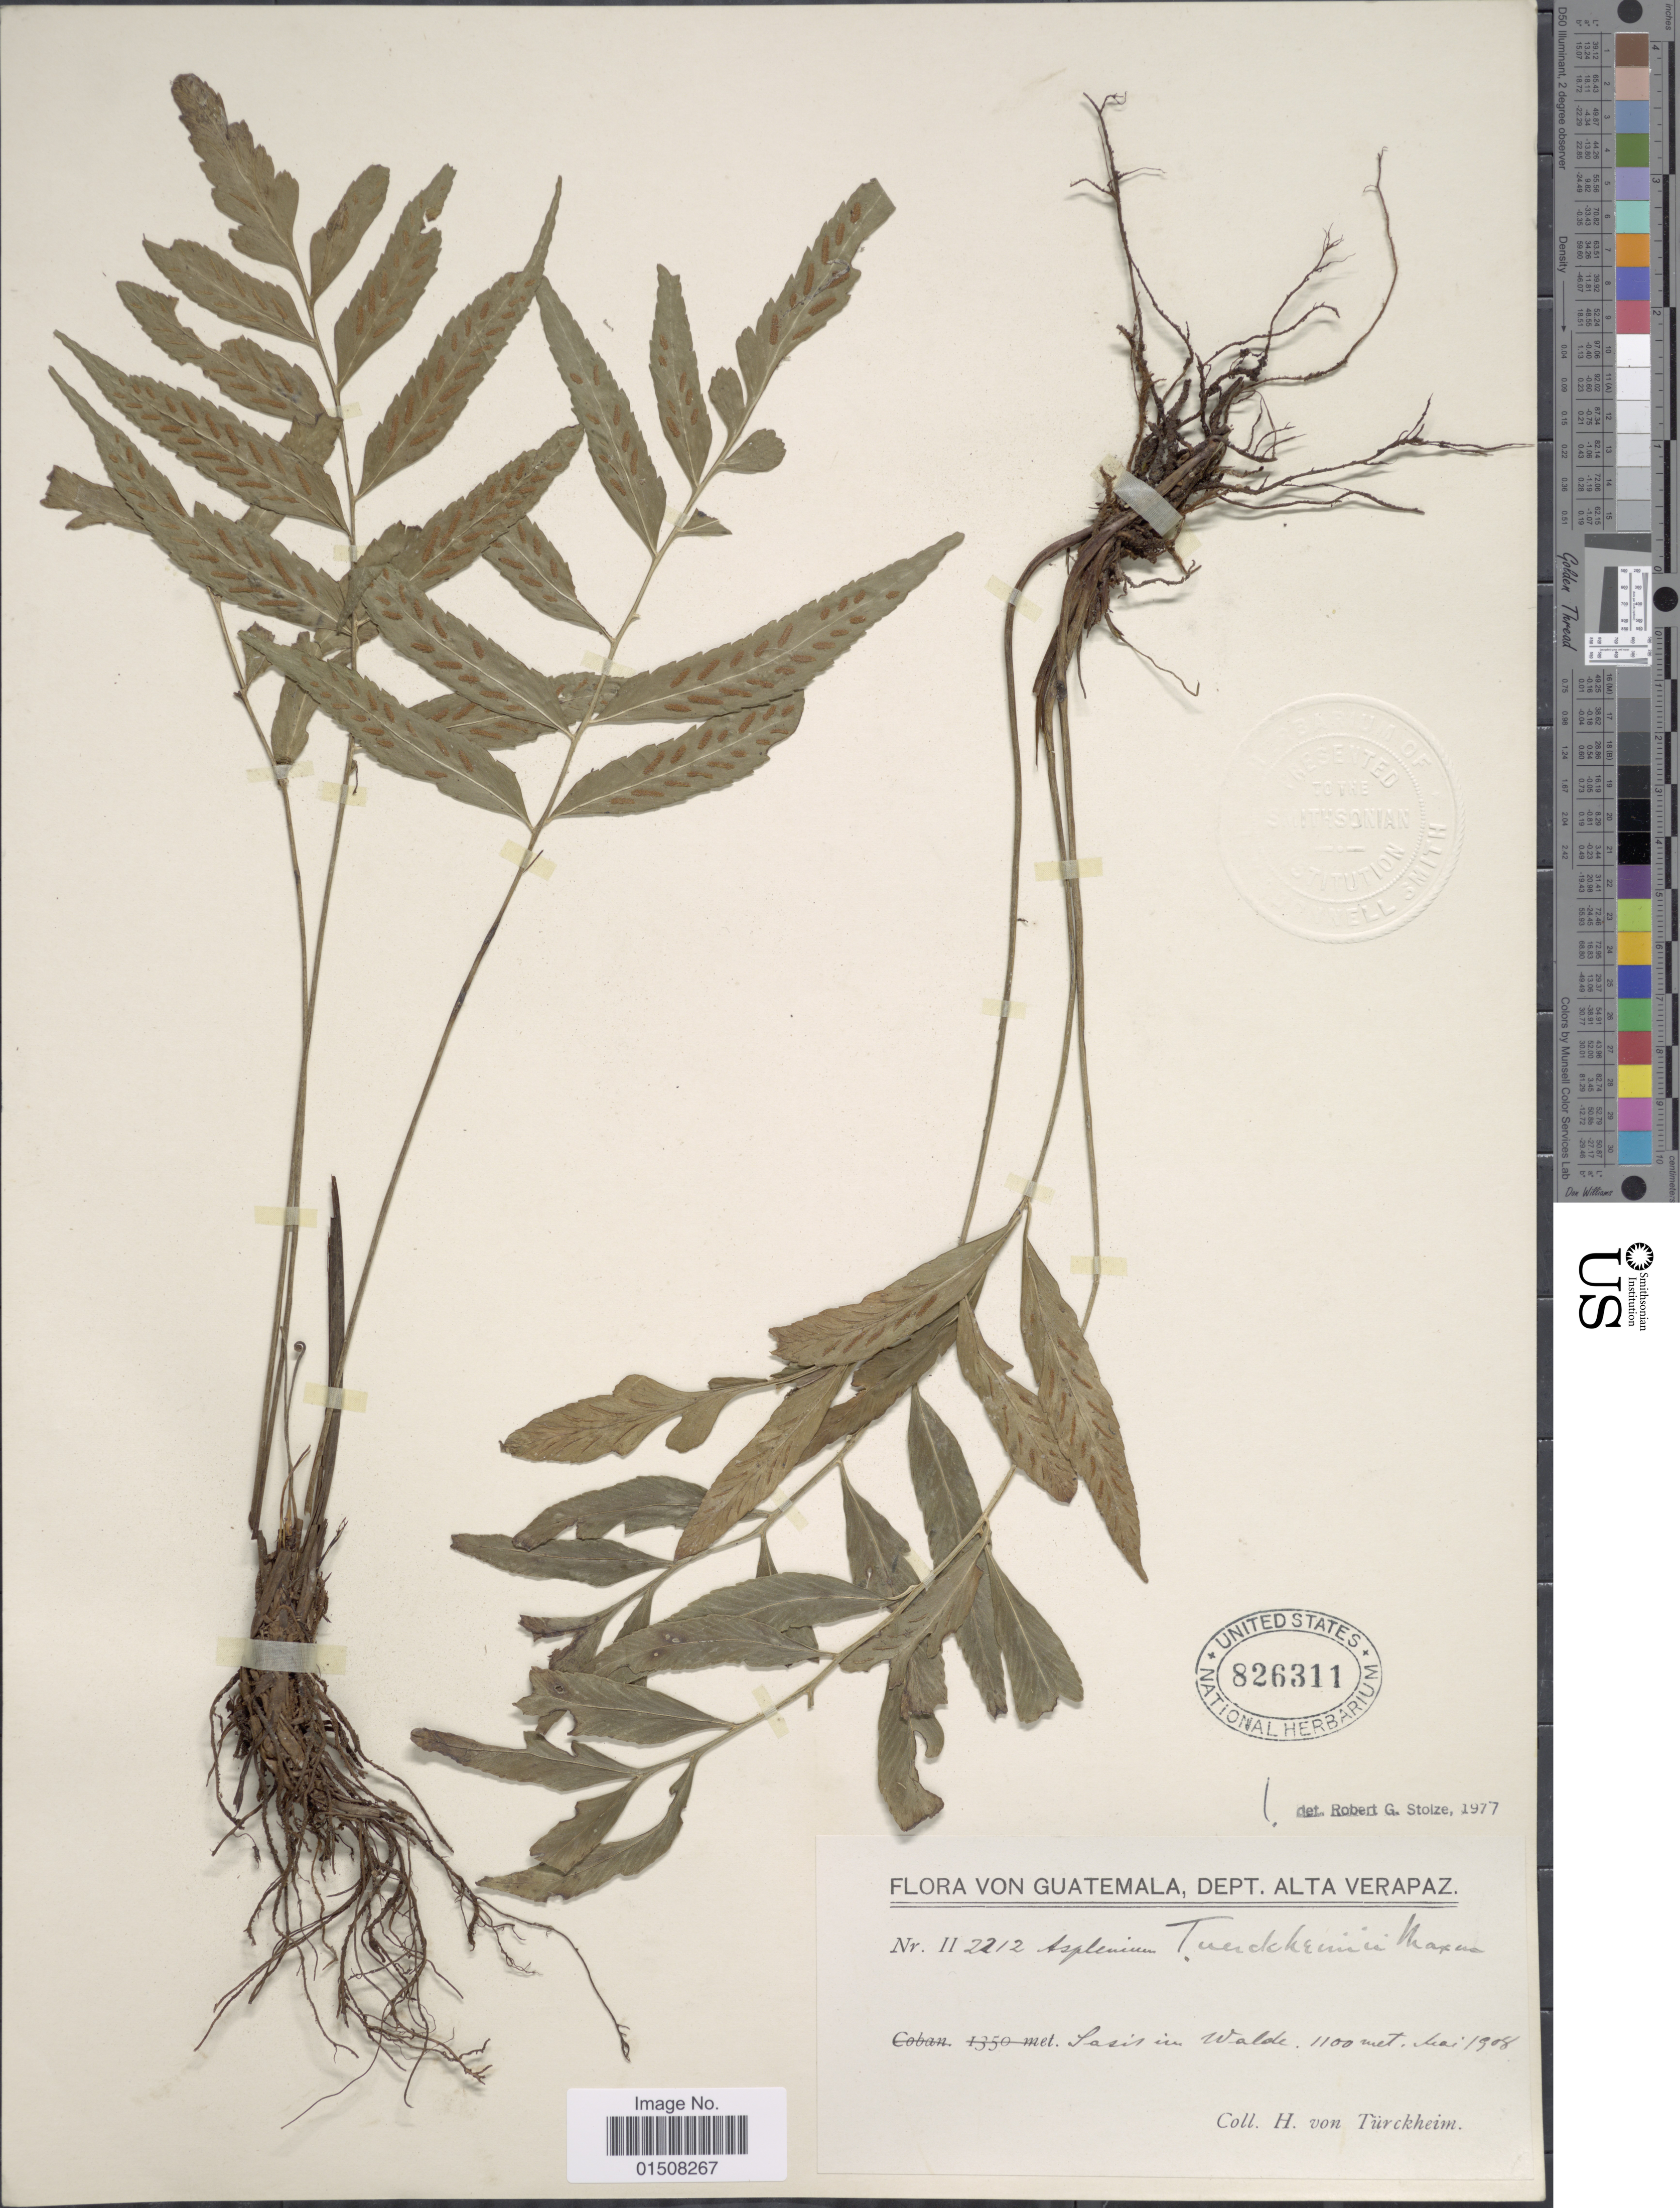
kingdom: Plantae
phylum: Tracheophyta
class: Polypodiopsida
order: Polypodiales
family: Aspleniaceae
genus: Asplenium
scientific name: Asplenium tuerckheimii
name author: Maxon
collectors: H. von Türckheim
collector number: II2212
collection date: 1908-05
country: Guatemala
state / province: Alta Verapaz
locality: Sasis, im walde [in the forest]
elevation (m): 1100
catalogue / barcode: US 826311